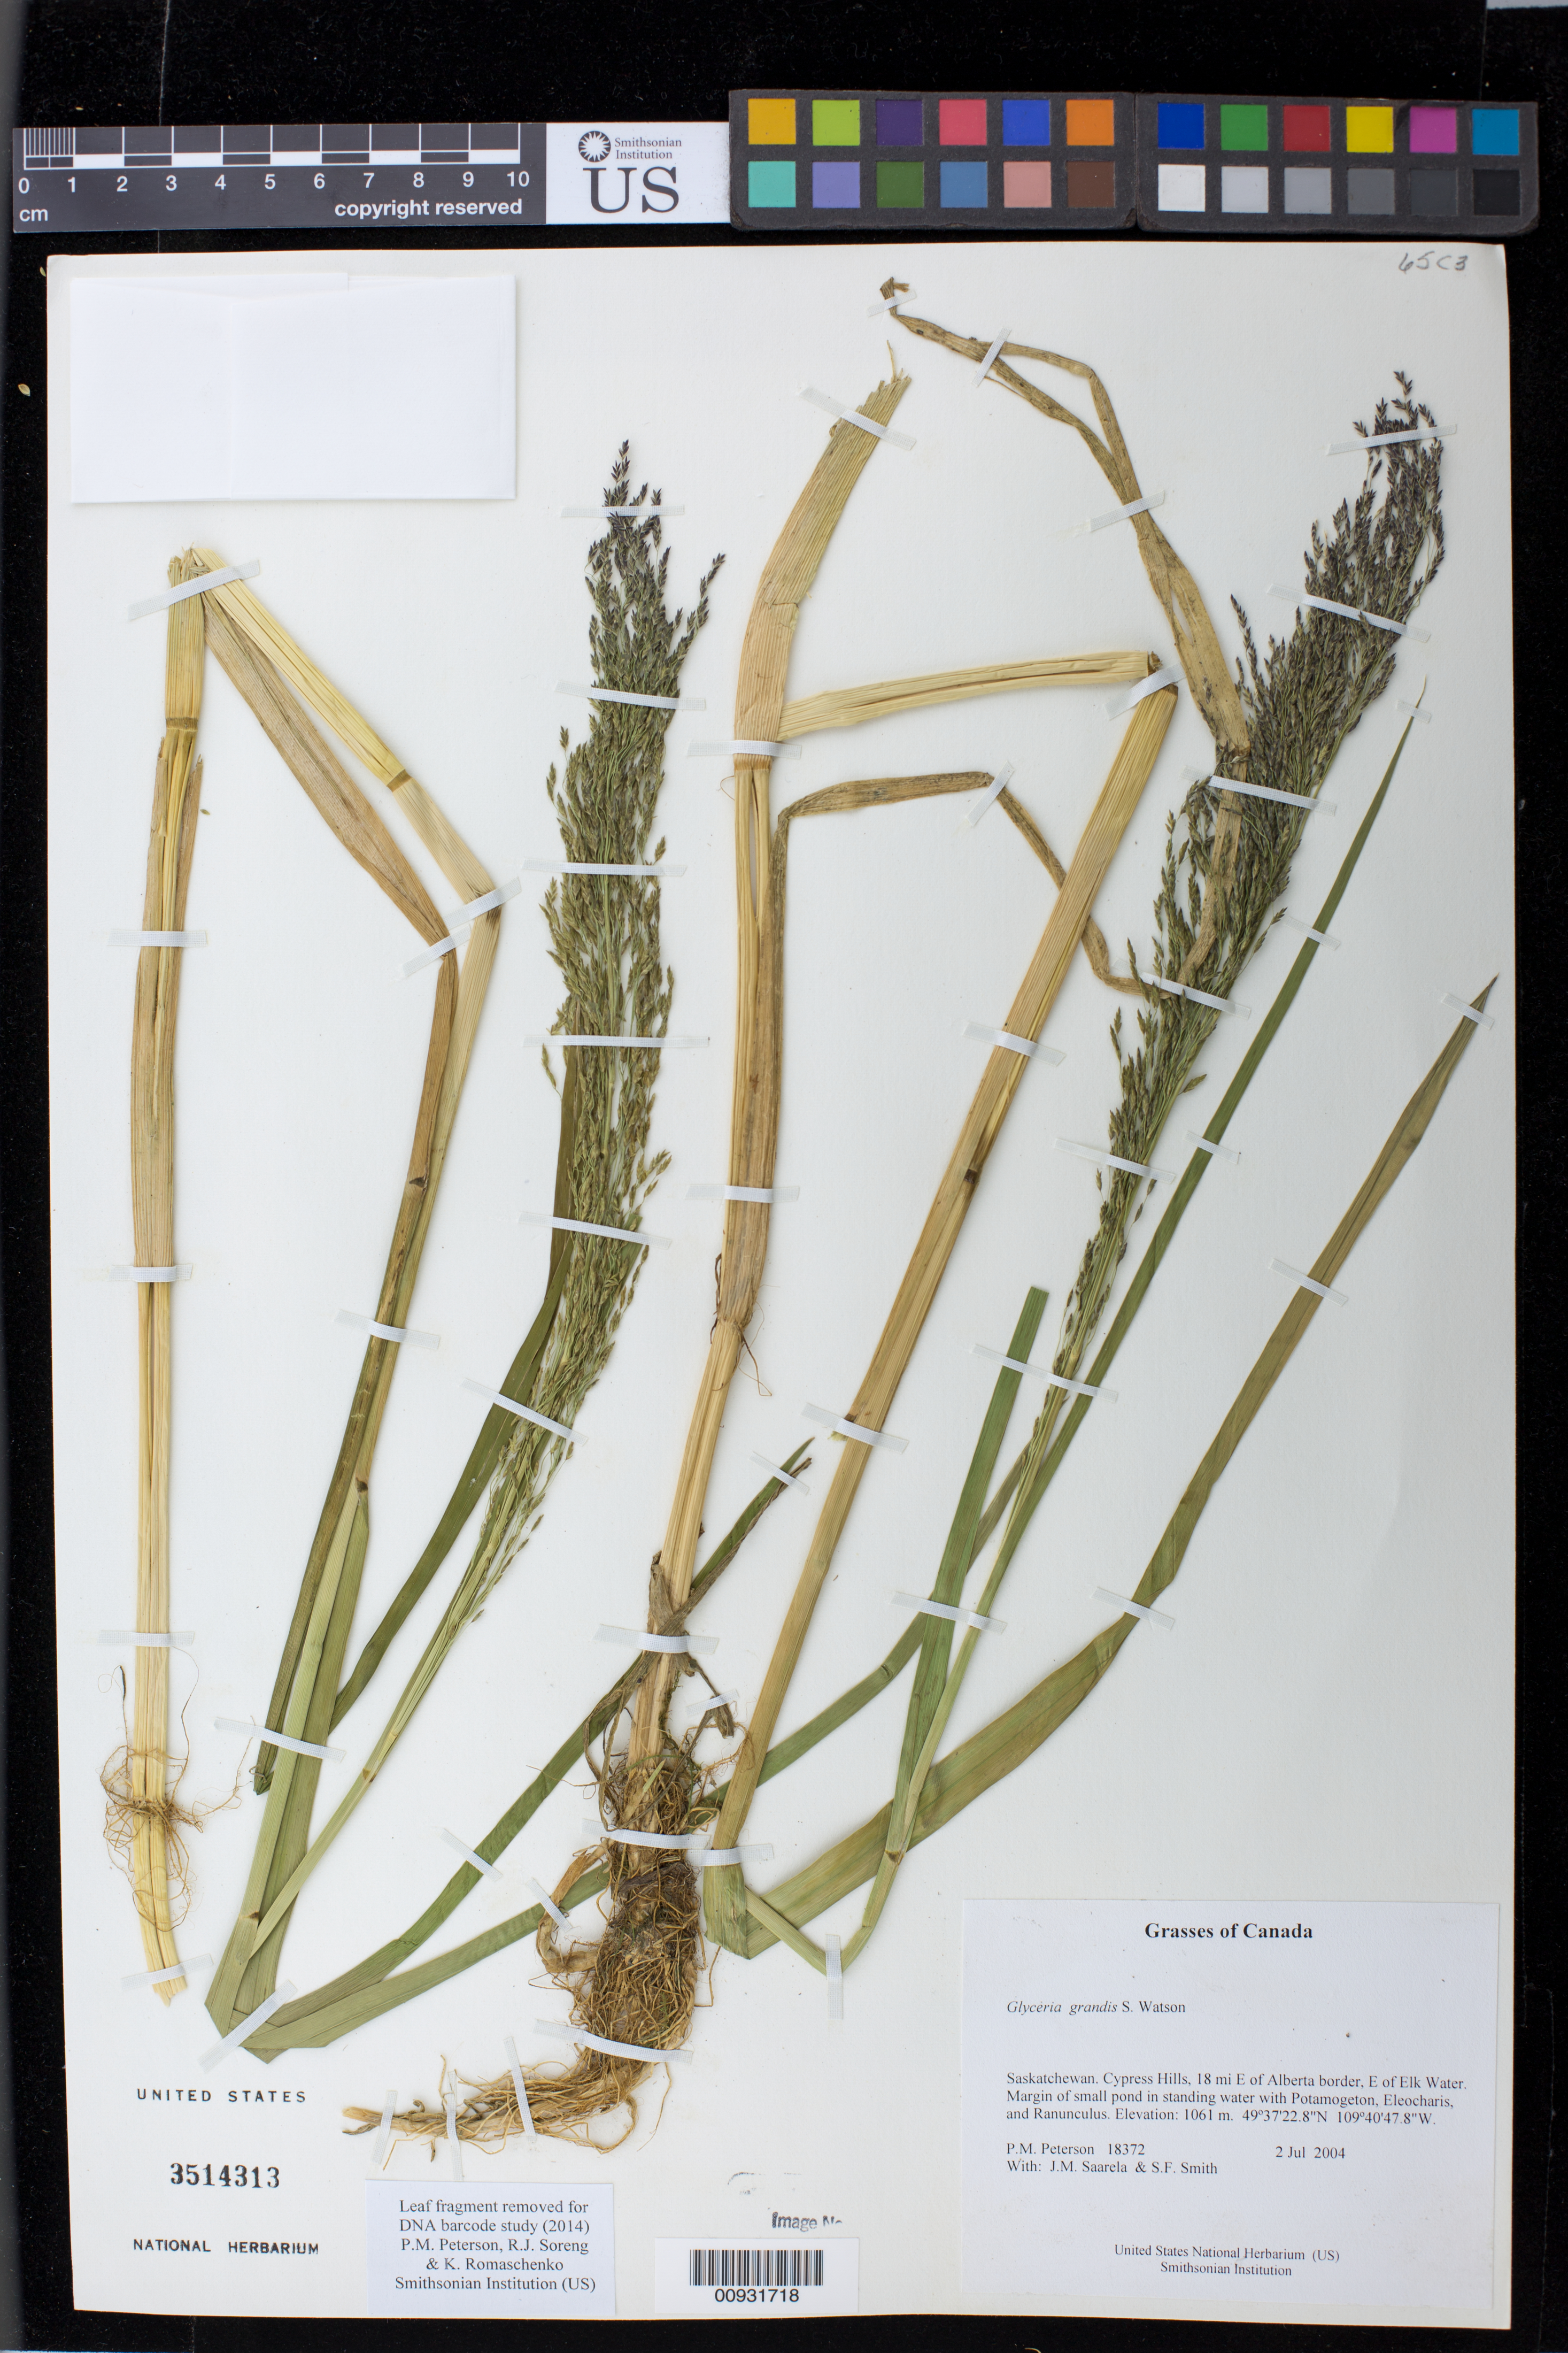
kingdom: Plantae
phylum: Tracheophyta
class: Liliopsida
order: Poales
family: Poaceae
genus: Glyceria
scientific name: Glyceria grandis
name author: S. Watson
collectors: P. M. Peterson, J. Saarela & S.F. Smith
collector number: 18372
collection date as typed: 02 Jul 2004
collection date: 2004-07-02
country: Canada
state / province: Saskatchewan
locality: Cypress Hills, 18 mi E of Alberta border, E of Elk Water. Margin of small pond in standing water with Potamogeton, Eleocharis, and Ranunculus.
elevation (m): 1061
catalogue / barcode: US 3514313